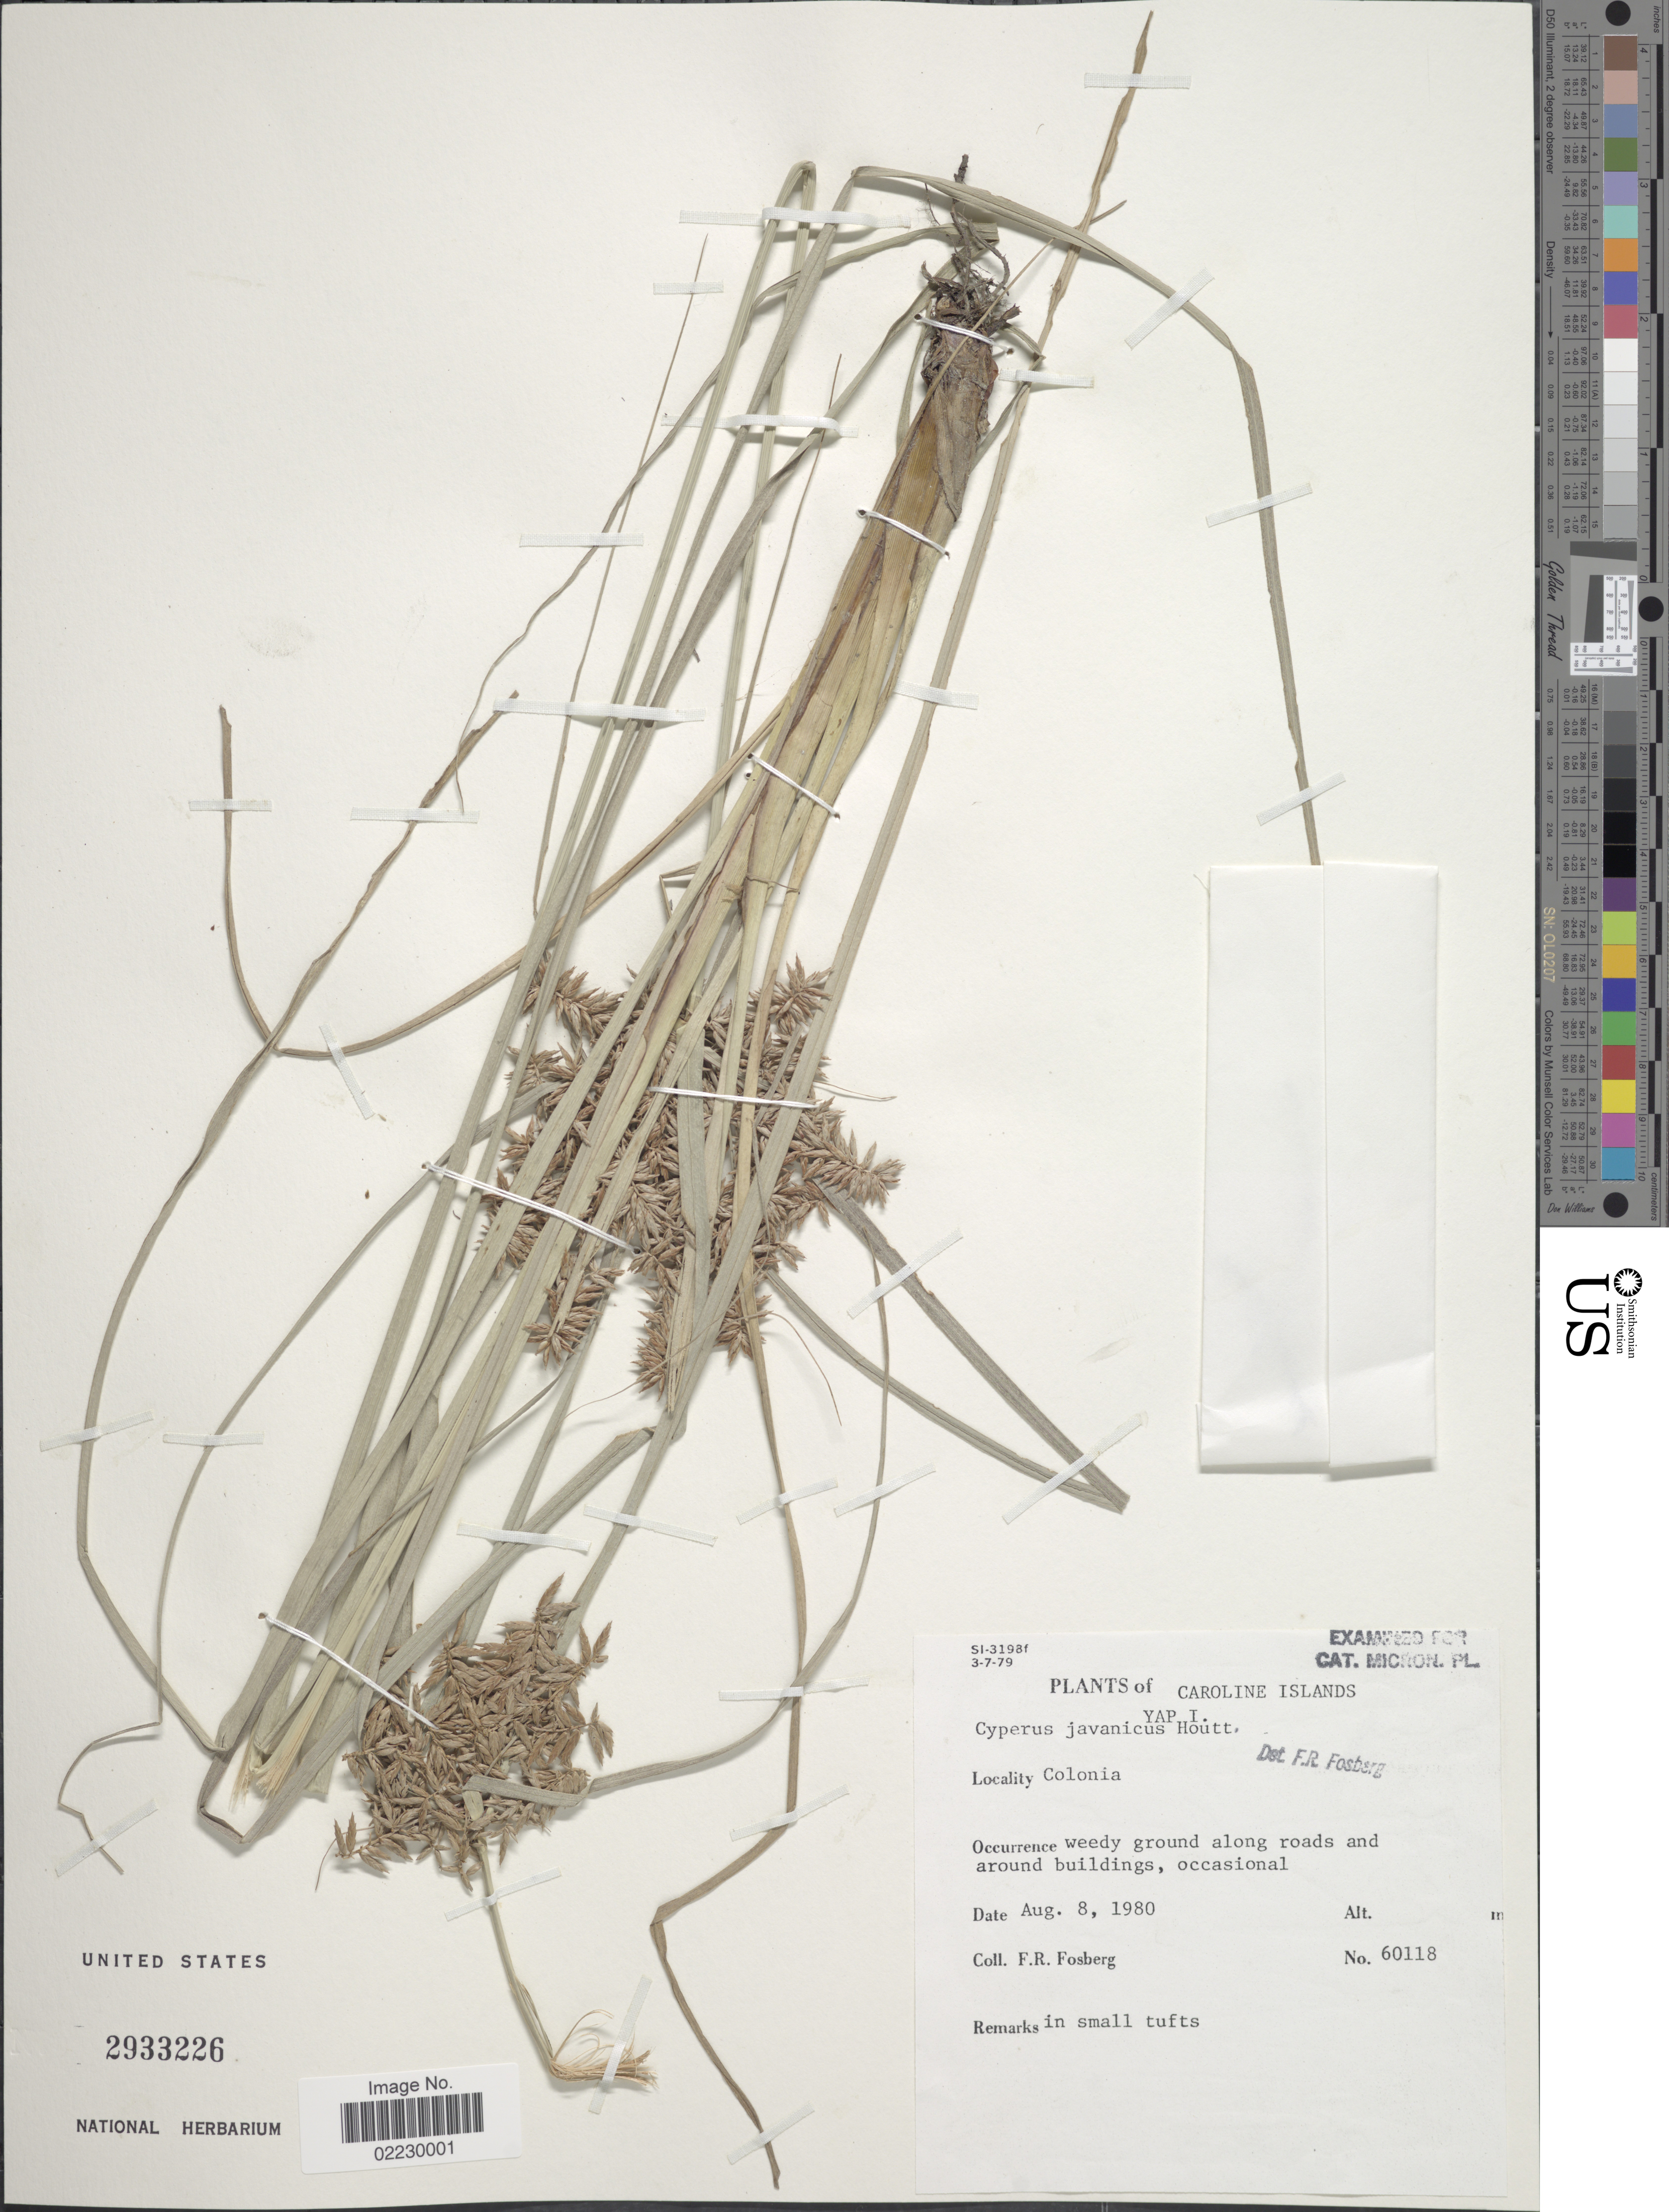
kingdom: Plantae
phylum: Tracheophyta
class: Liliopsida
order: Poales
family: Cyperaceae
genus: Cyperus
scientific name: Cyperus javanicus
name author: Houtt.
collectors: F. R. Fosberg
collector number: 60118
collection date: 1980-08-08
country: Micronesia, Federated States of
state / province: Yap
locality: Caroline Islands. Yap I. Colonia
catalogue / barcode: US 2933226